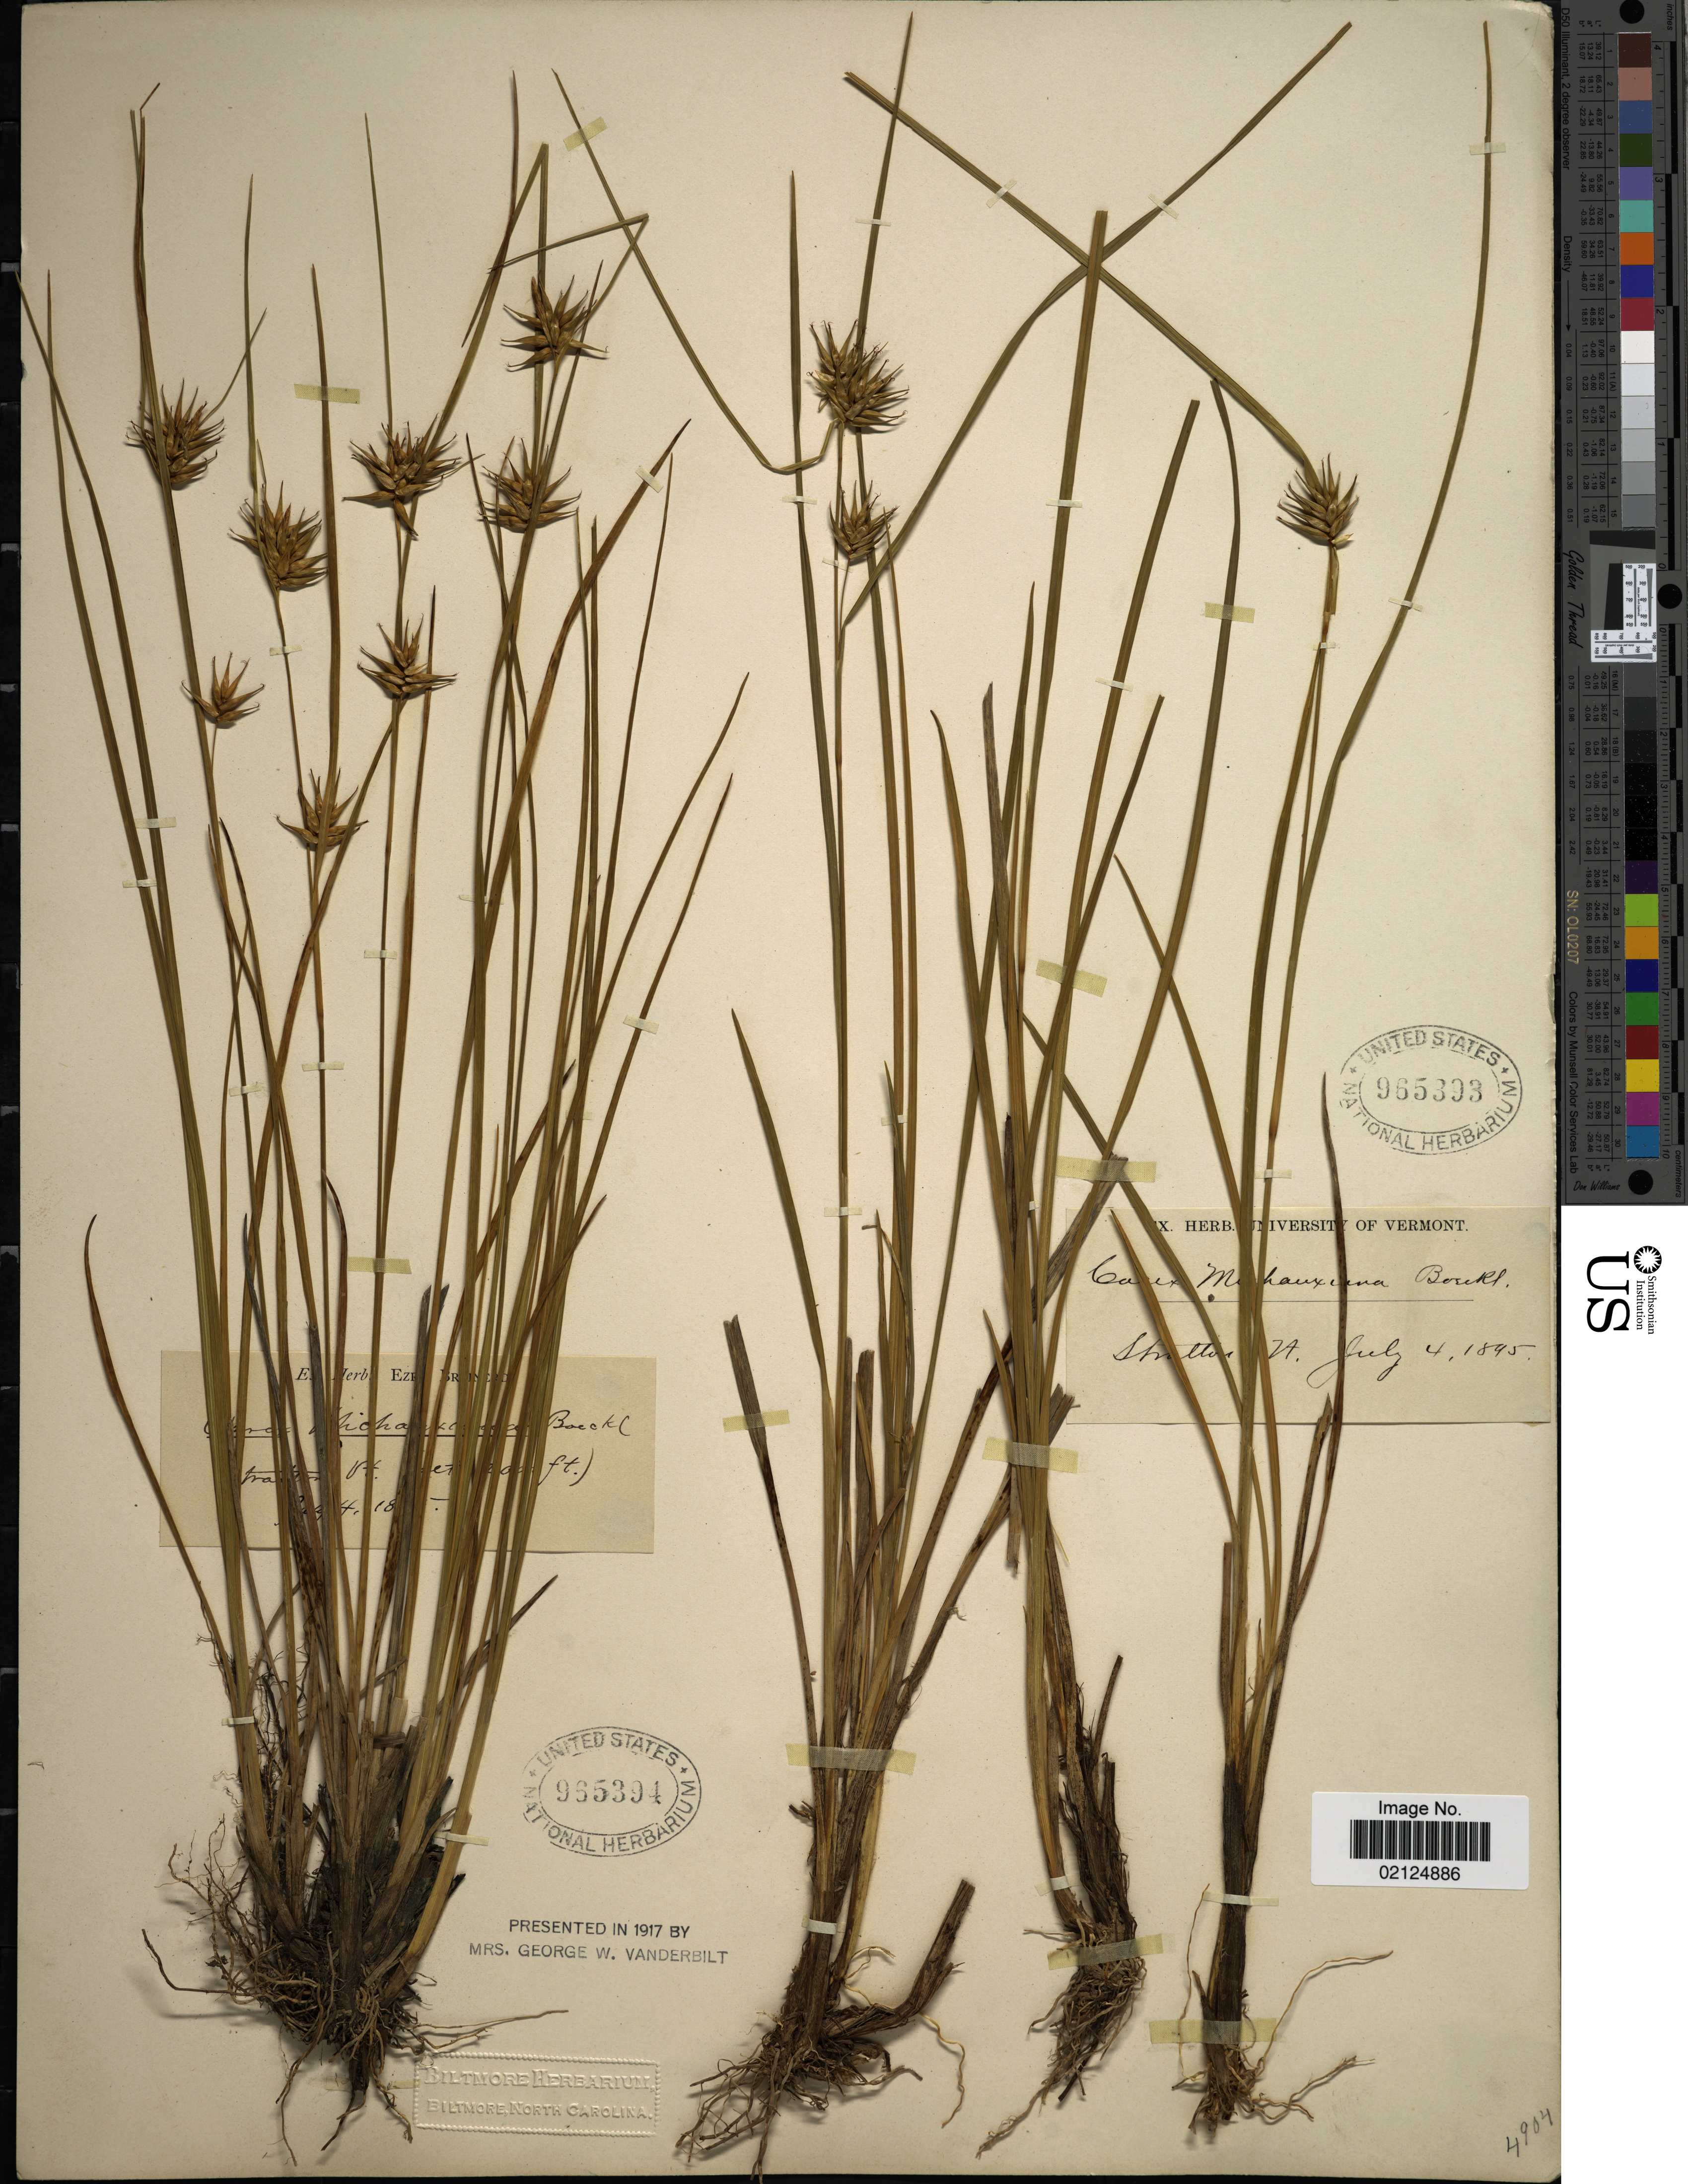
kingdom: Plantae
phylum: Tracheophyta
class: Liliopsida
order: Poales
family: Cyperaceae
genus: Carex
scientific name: Carex michauxiana subsp. michauxiana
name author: Boeckeler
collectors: ex herb. Ezra Brainerd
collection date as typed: Transcribed d/m/y: 4/7/18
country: United States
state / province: Vermont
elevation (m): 610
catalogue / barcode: US 965394-2